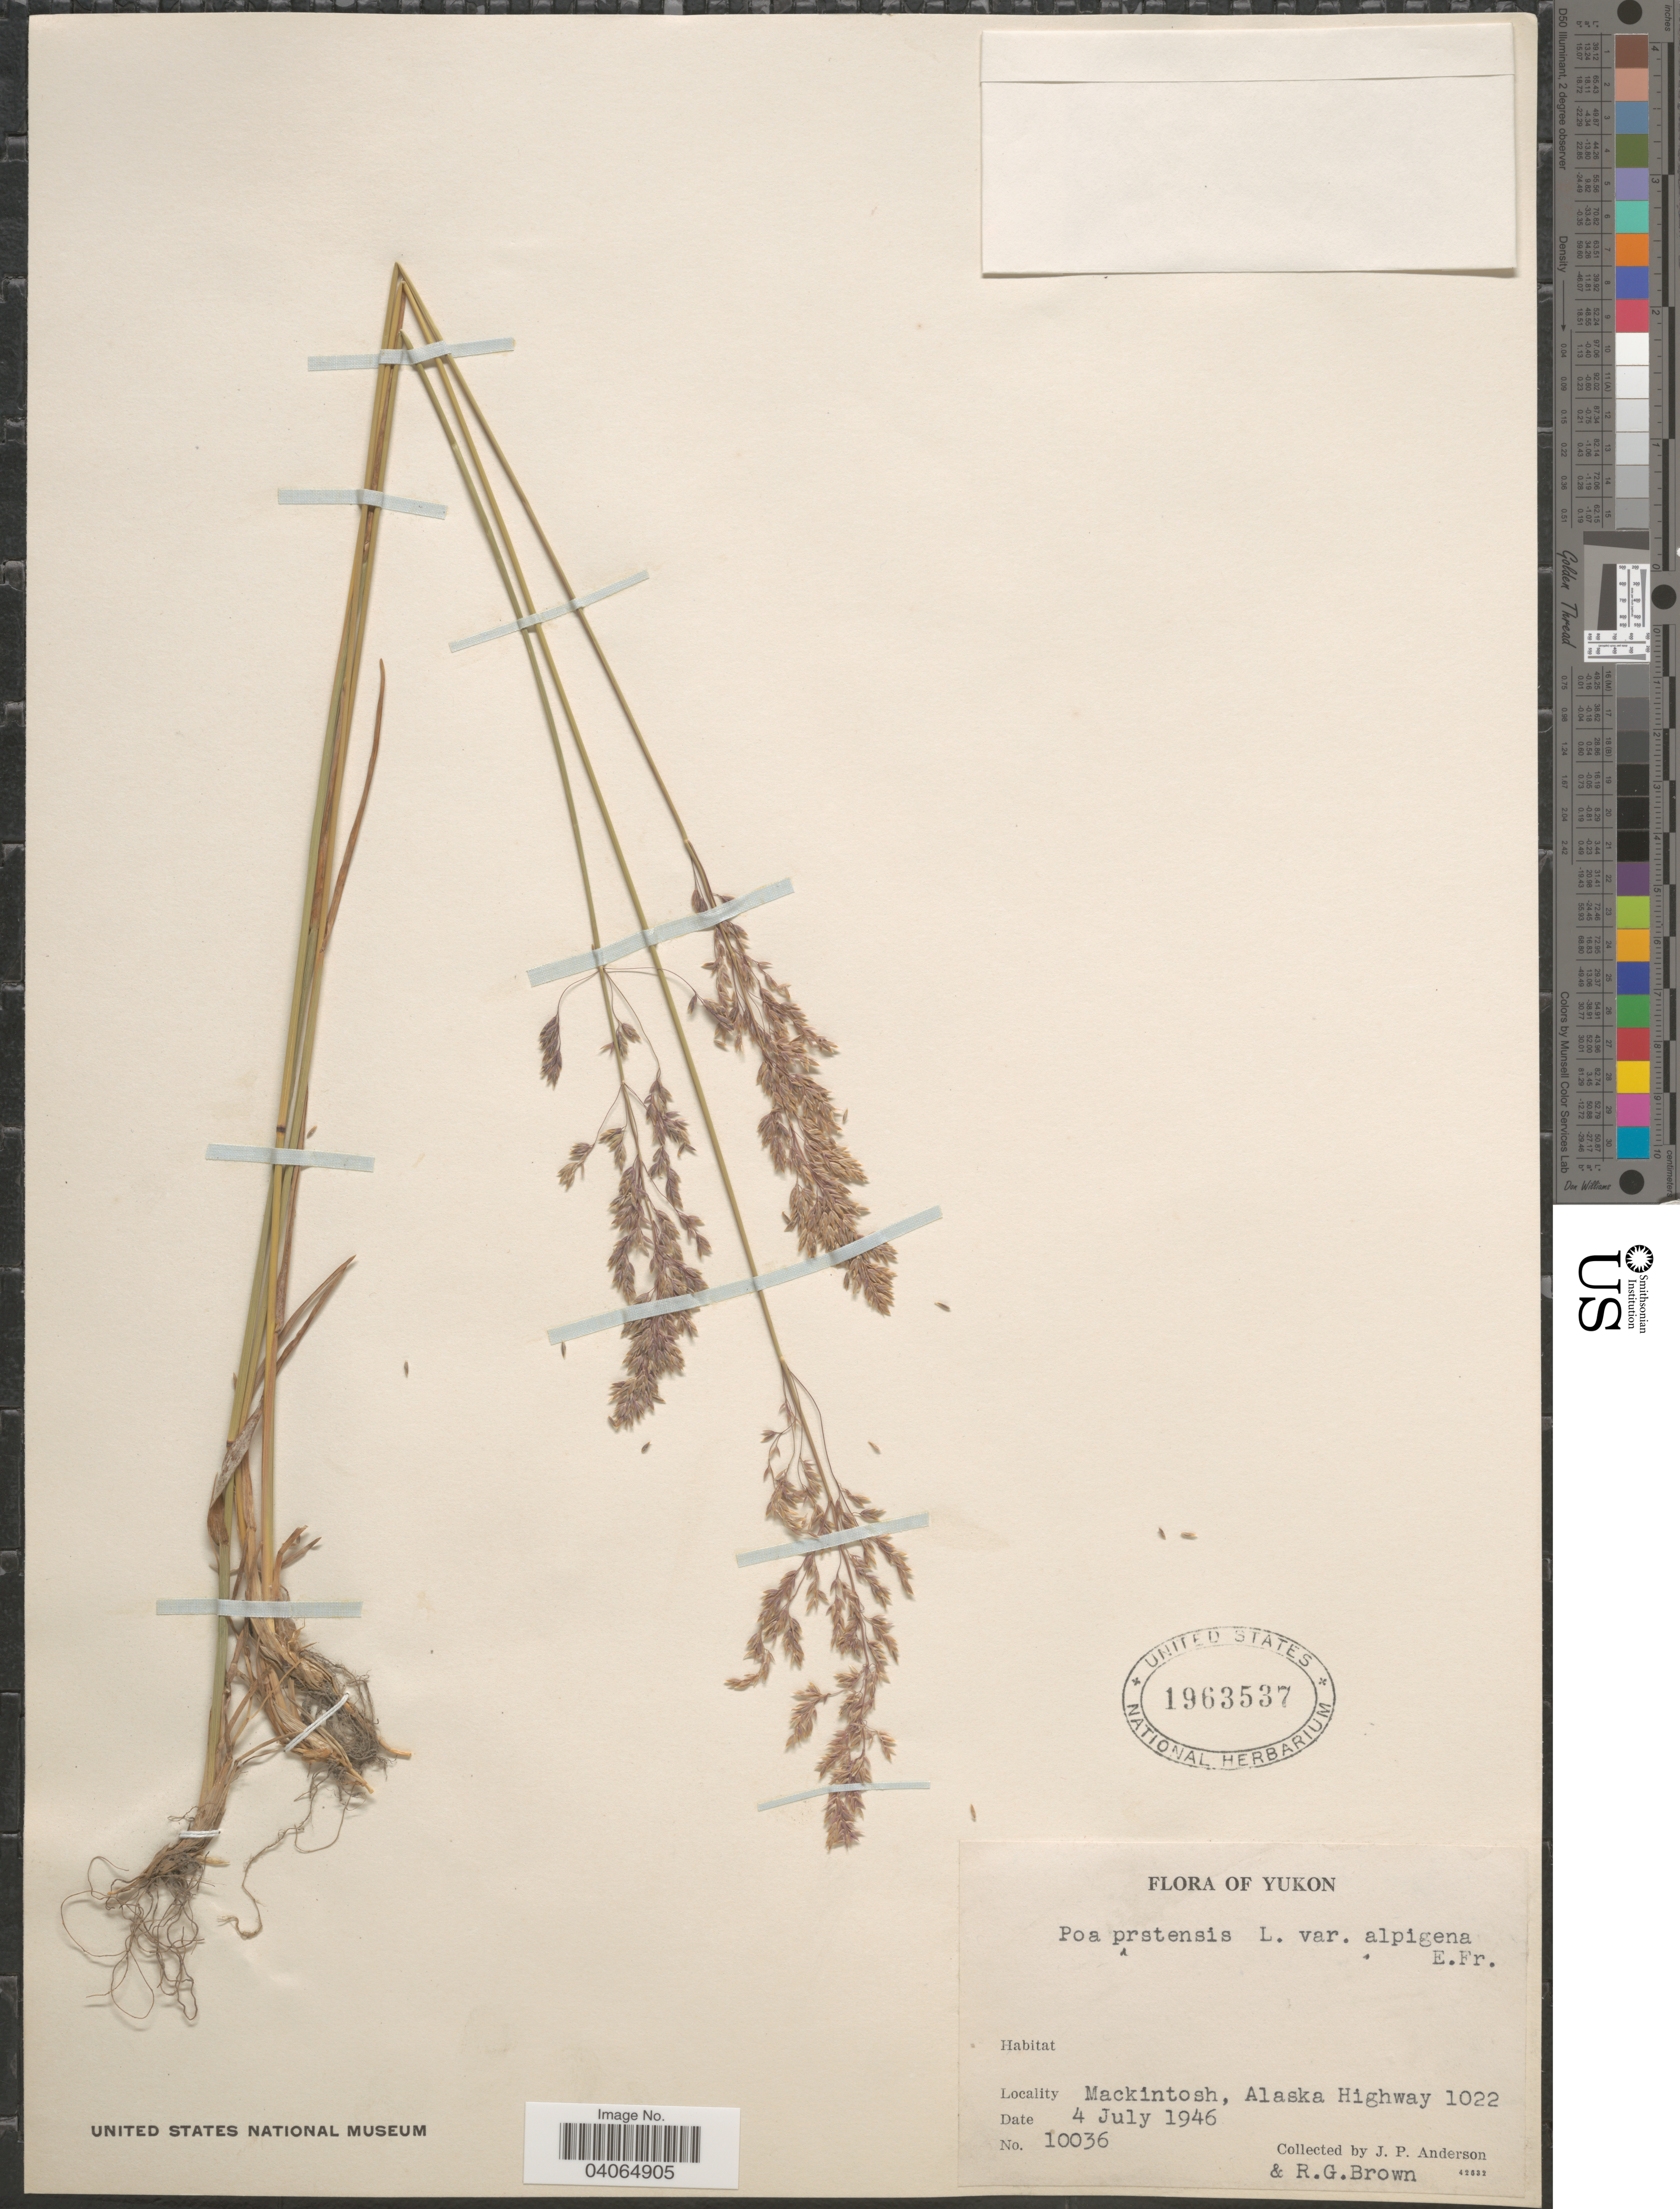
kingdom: Plantae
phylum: Tracheophyta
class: Liliopsida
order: Poales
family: Poaceae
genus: Poa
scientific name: Poa pratensis subsp. alpigena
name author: (Lindm.) Hiitonen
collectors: J. P. Anderson & R. G. Brown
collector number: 10036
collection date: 1946-07-04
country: Canada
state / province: Yukon Territory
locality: Yukon. Mackintosh, Alaska Highway 1022.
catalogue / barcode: US 1963537